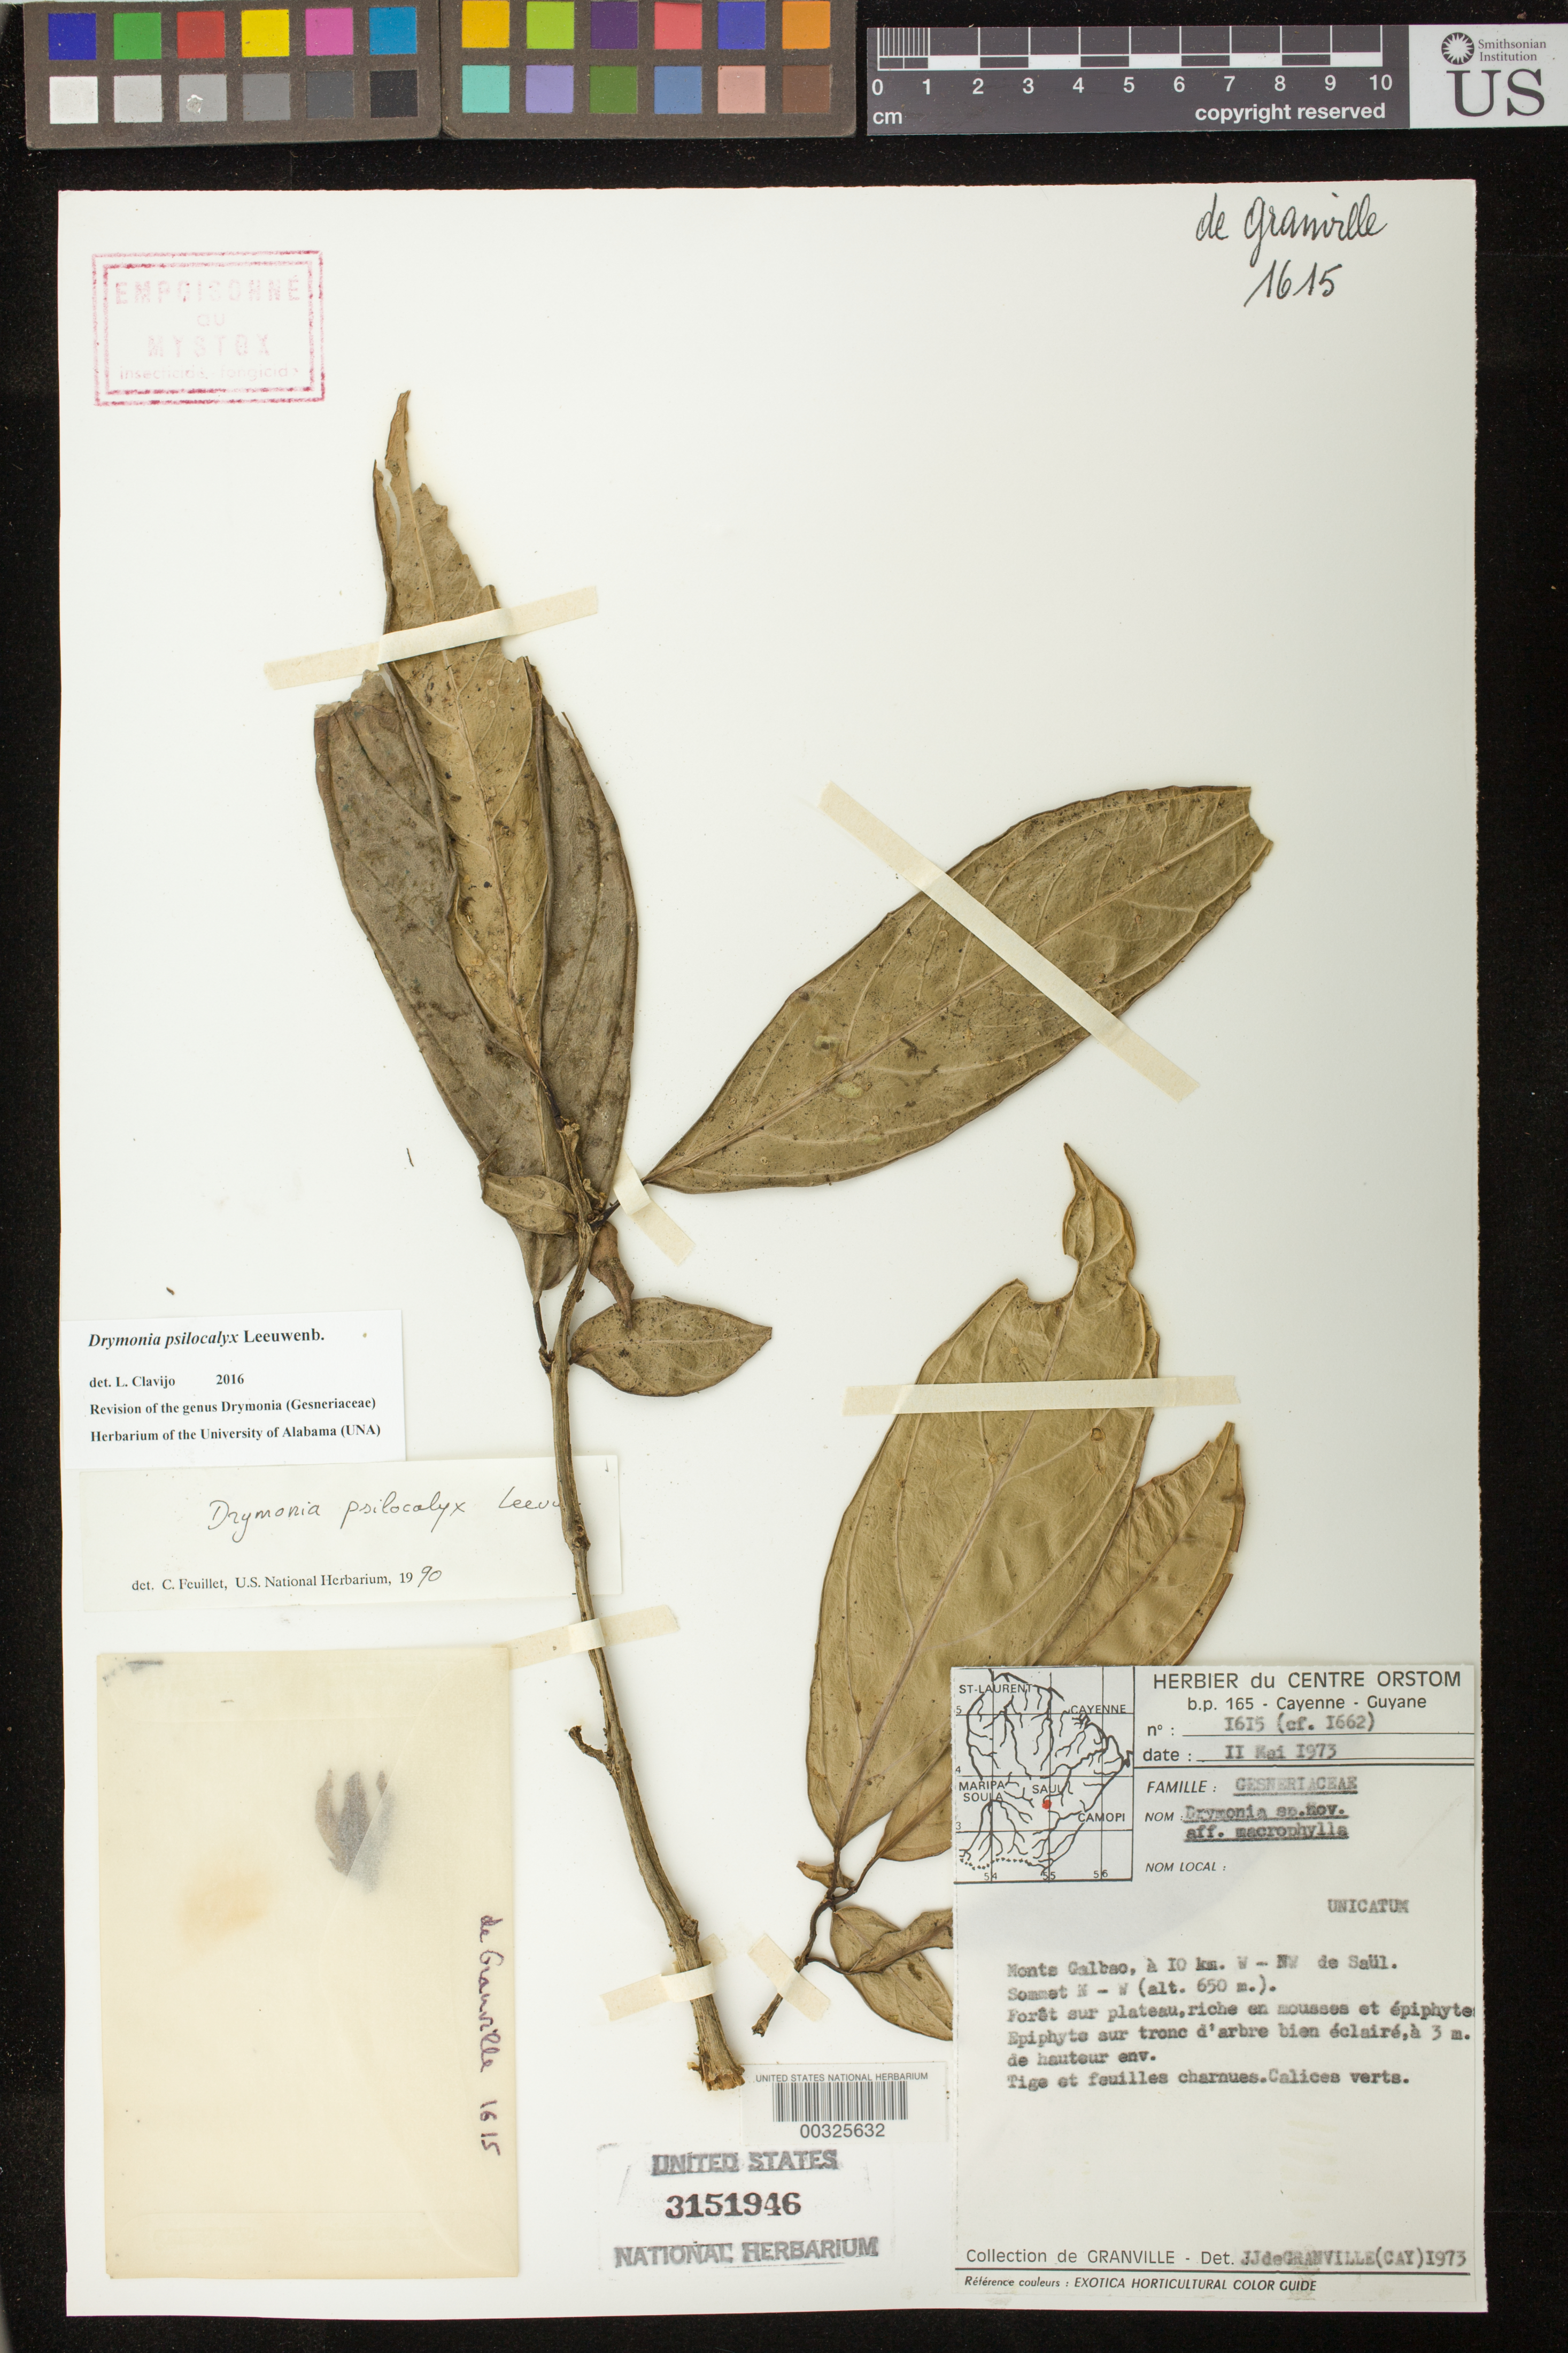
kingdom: Plantae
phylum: Tracheophyta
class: Magnoliopsida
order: Lamiales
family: Gesneriaceae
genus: Drymonia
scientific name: Drymonia psilocalyx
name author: Leeuwenb.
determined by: Skog, Laurence E.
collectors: J.-J. de Granville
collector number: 1615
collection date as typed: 11 May 1973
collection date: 1973-05-11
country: French Guiana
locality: Monts Galbao, à 10 km W-NW de Saül, sommet N - W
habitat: Forêt sur plateau, riche en mousses et épiphytes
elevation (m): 650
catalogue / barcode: US 3151946